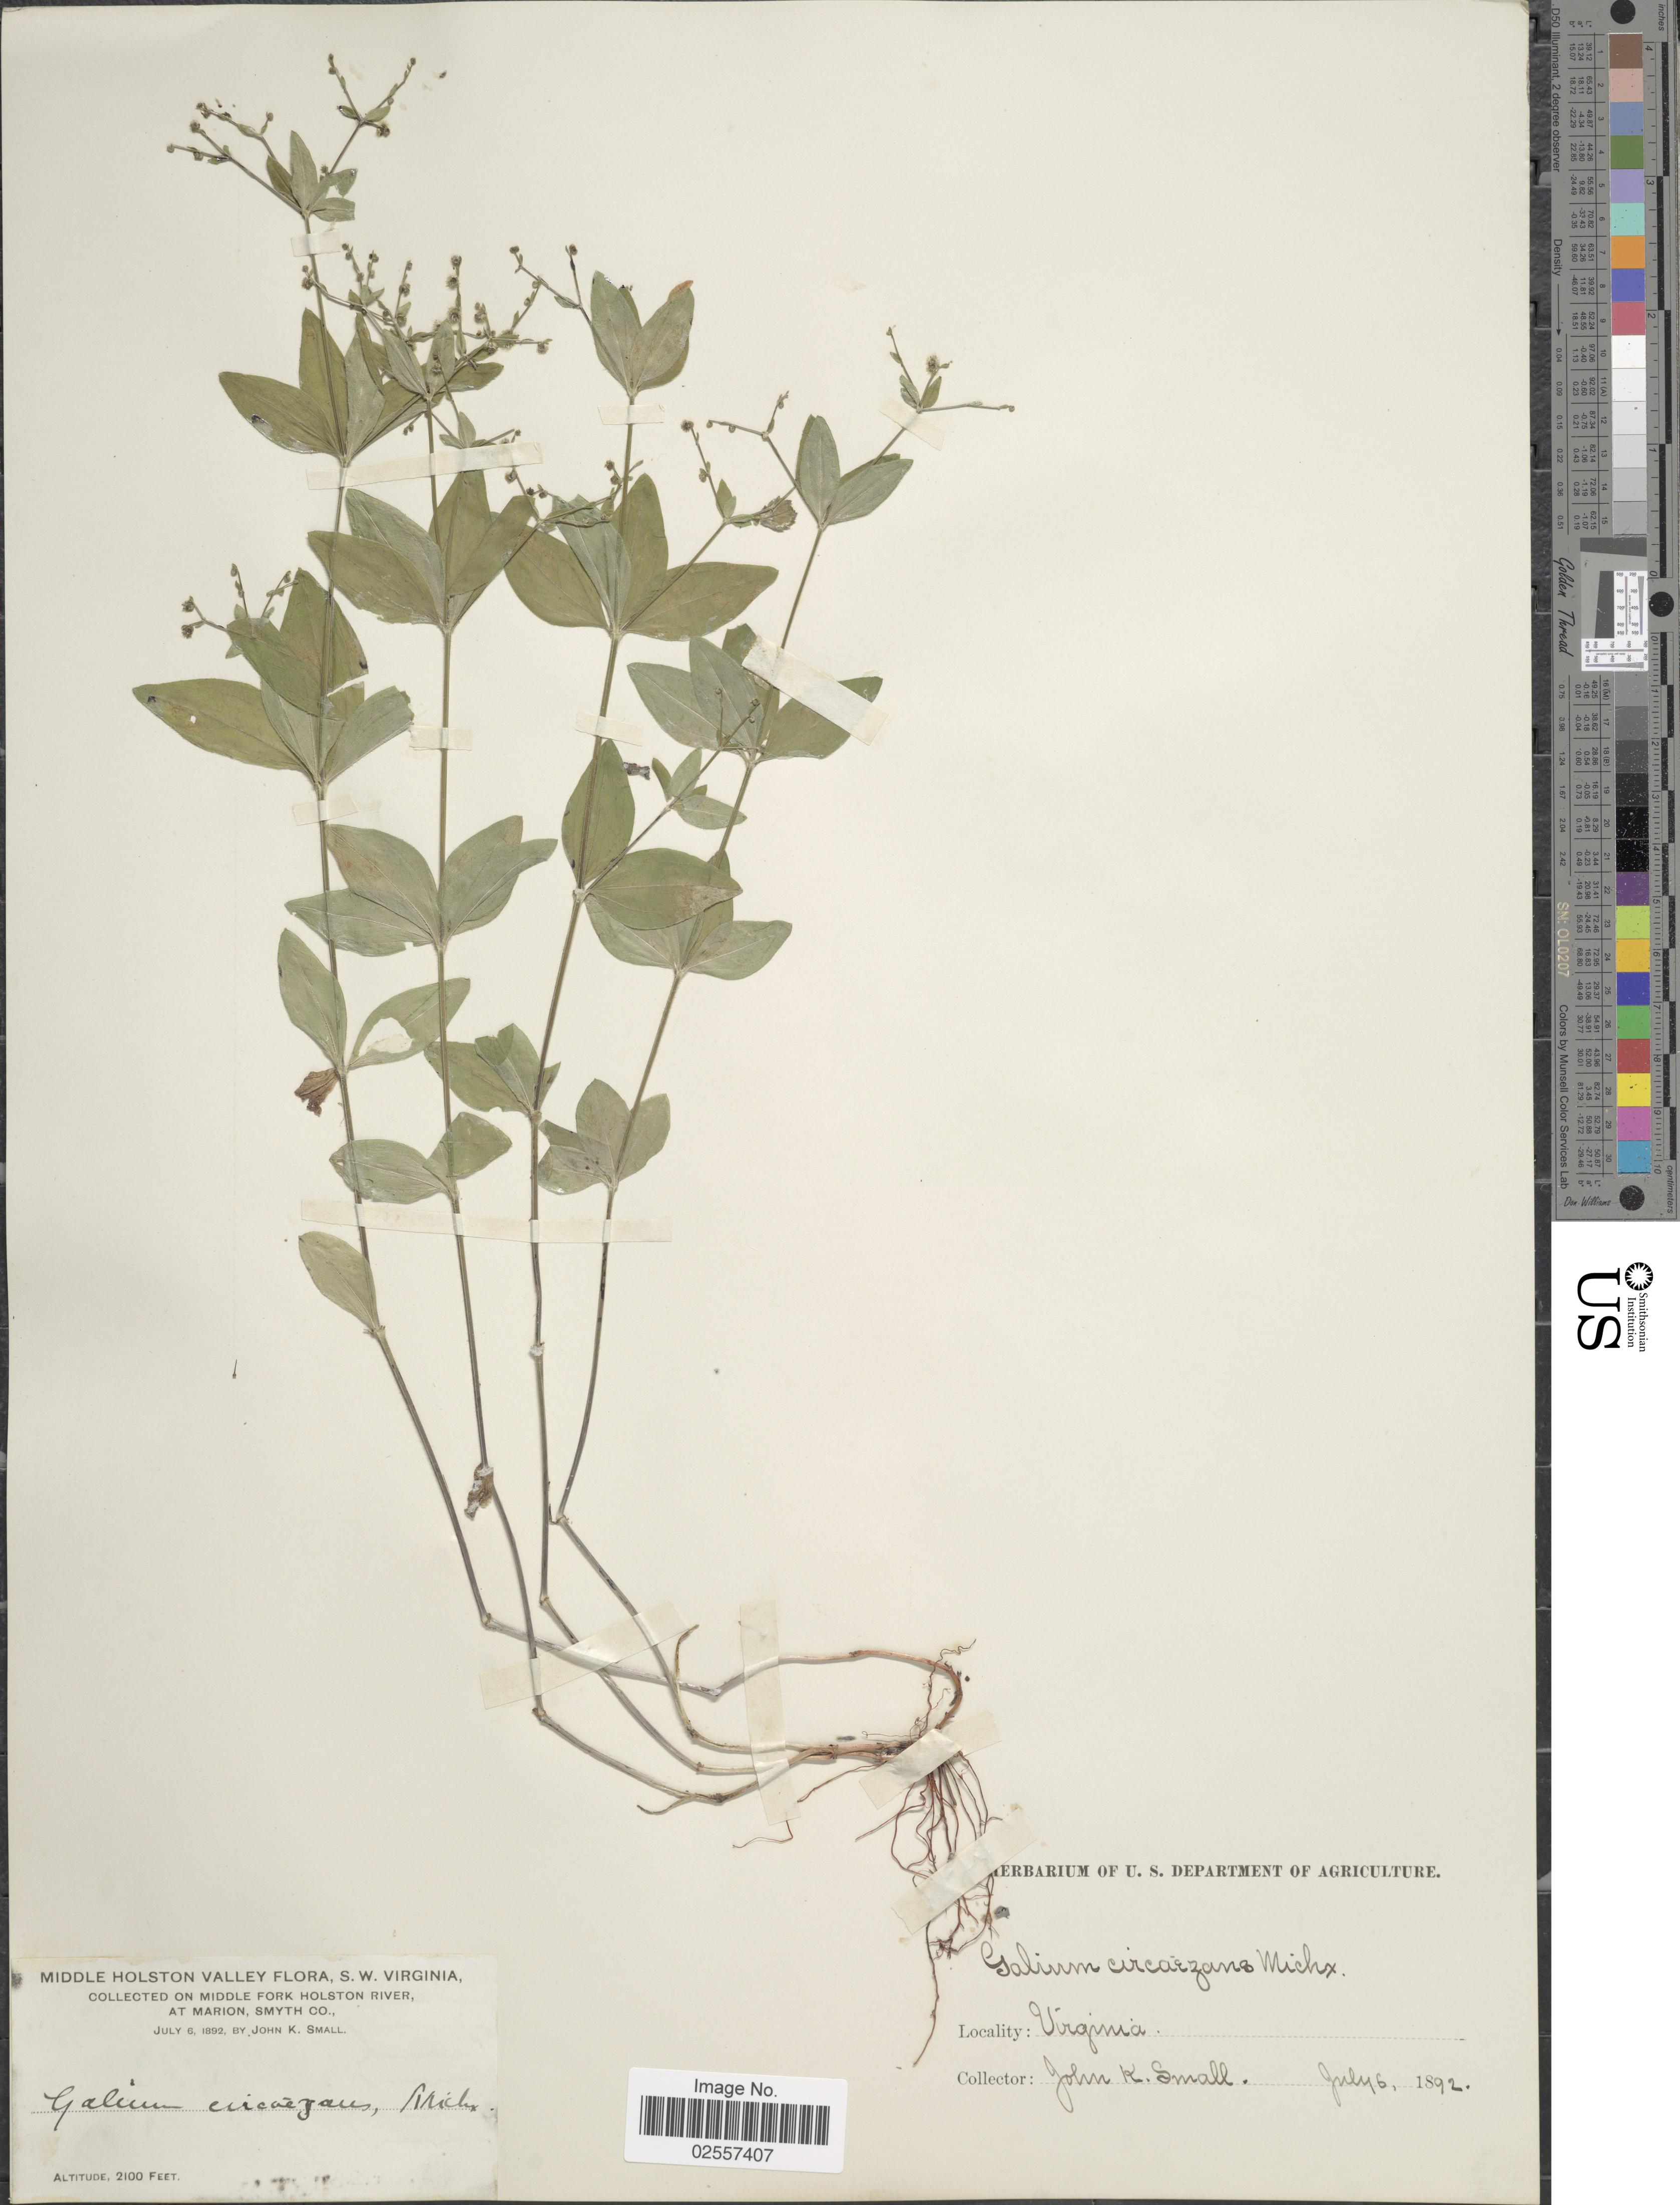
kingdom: Plantae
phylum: Tracheophyta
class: Magnoliopsida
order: Gentianales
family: Rubiaceae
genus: Galium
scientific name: Galium circaezans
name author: Michx.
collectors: J. K. Small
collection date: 1892-07-06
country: United States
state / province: Virginia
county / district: Smyth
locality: Middle Holston Valley, S. W. Virginia. Middle Fork Holston River, at Marion, Smyth Co.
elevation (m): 640